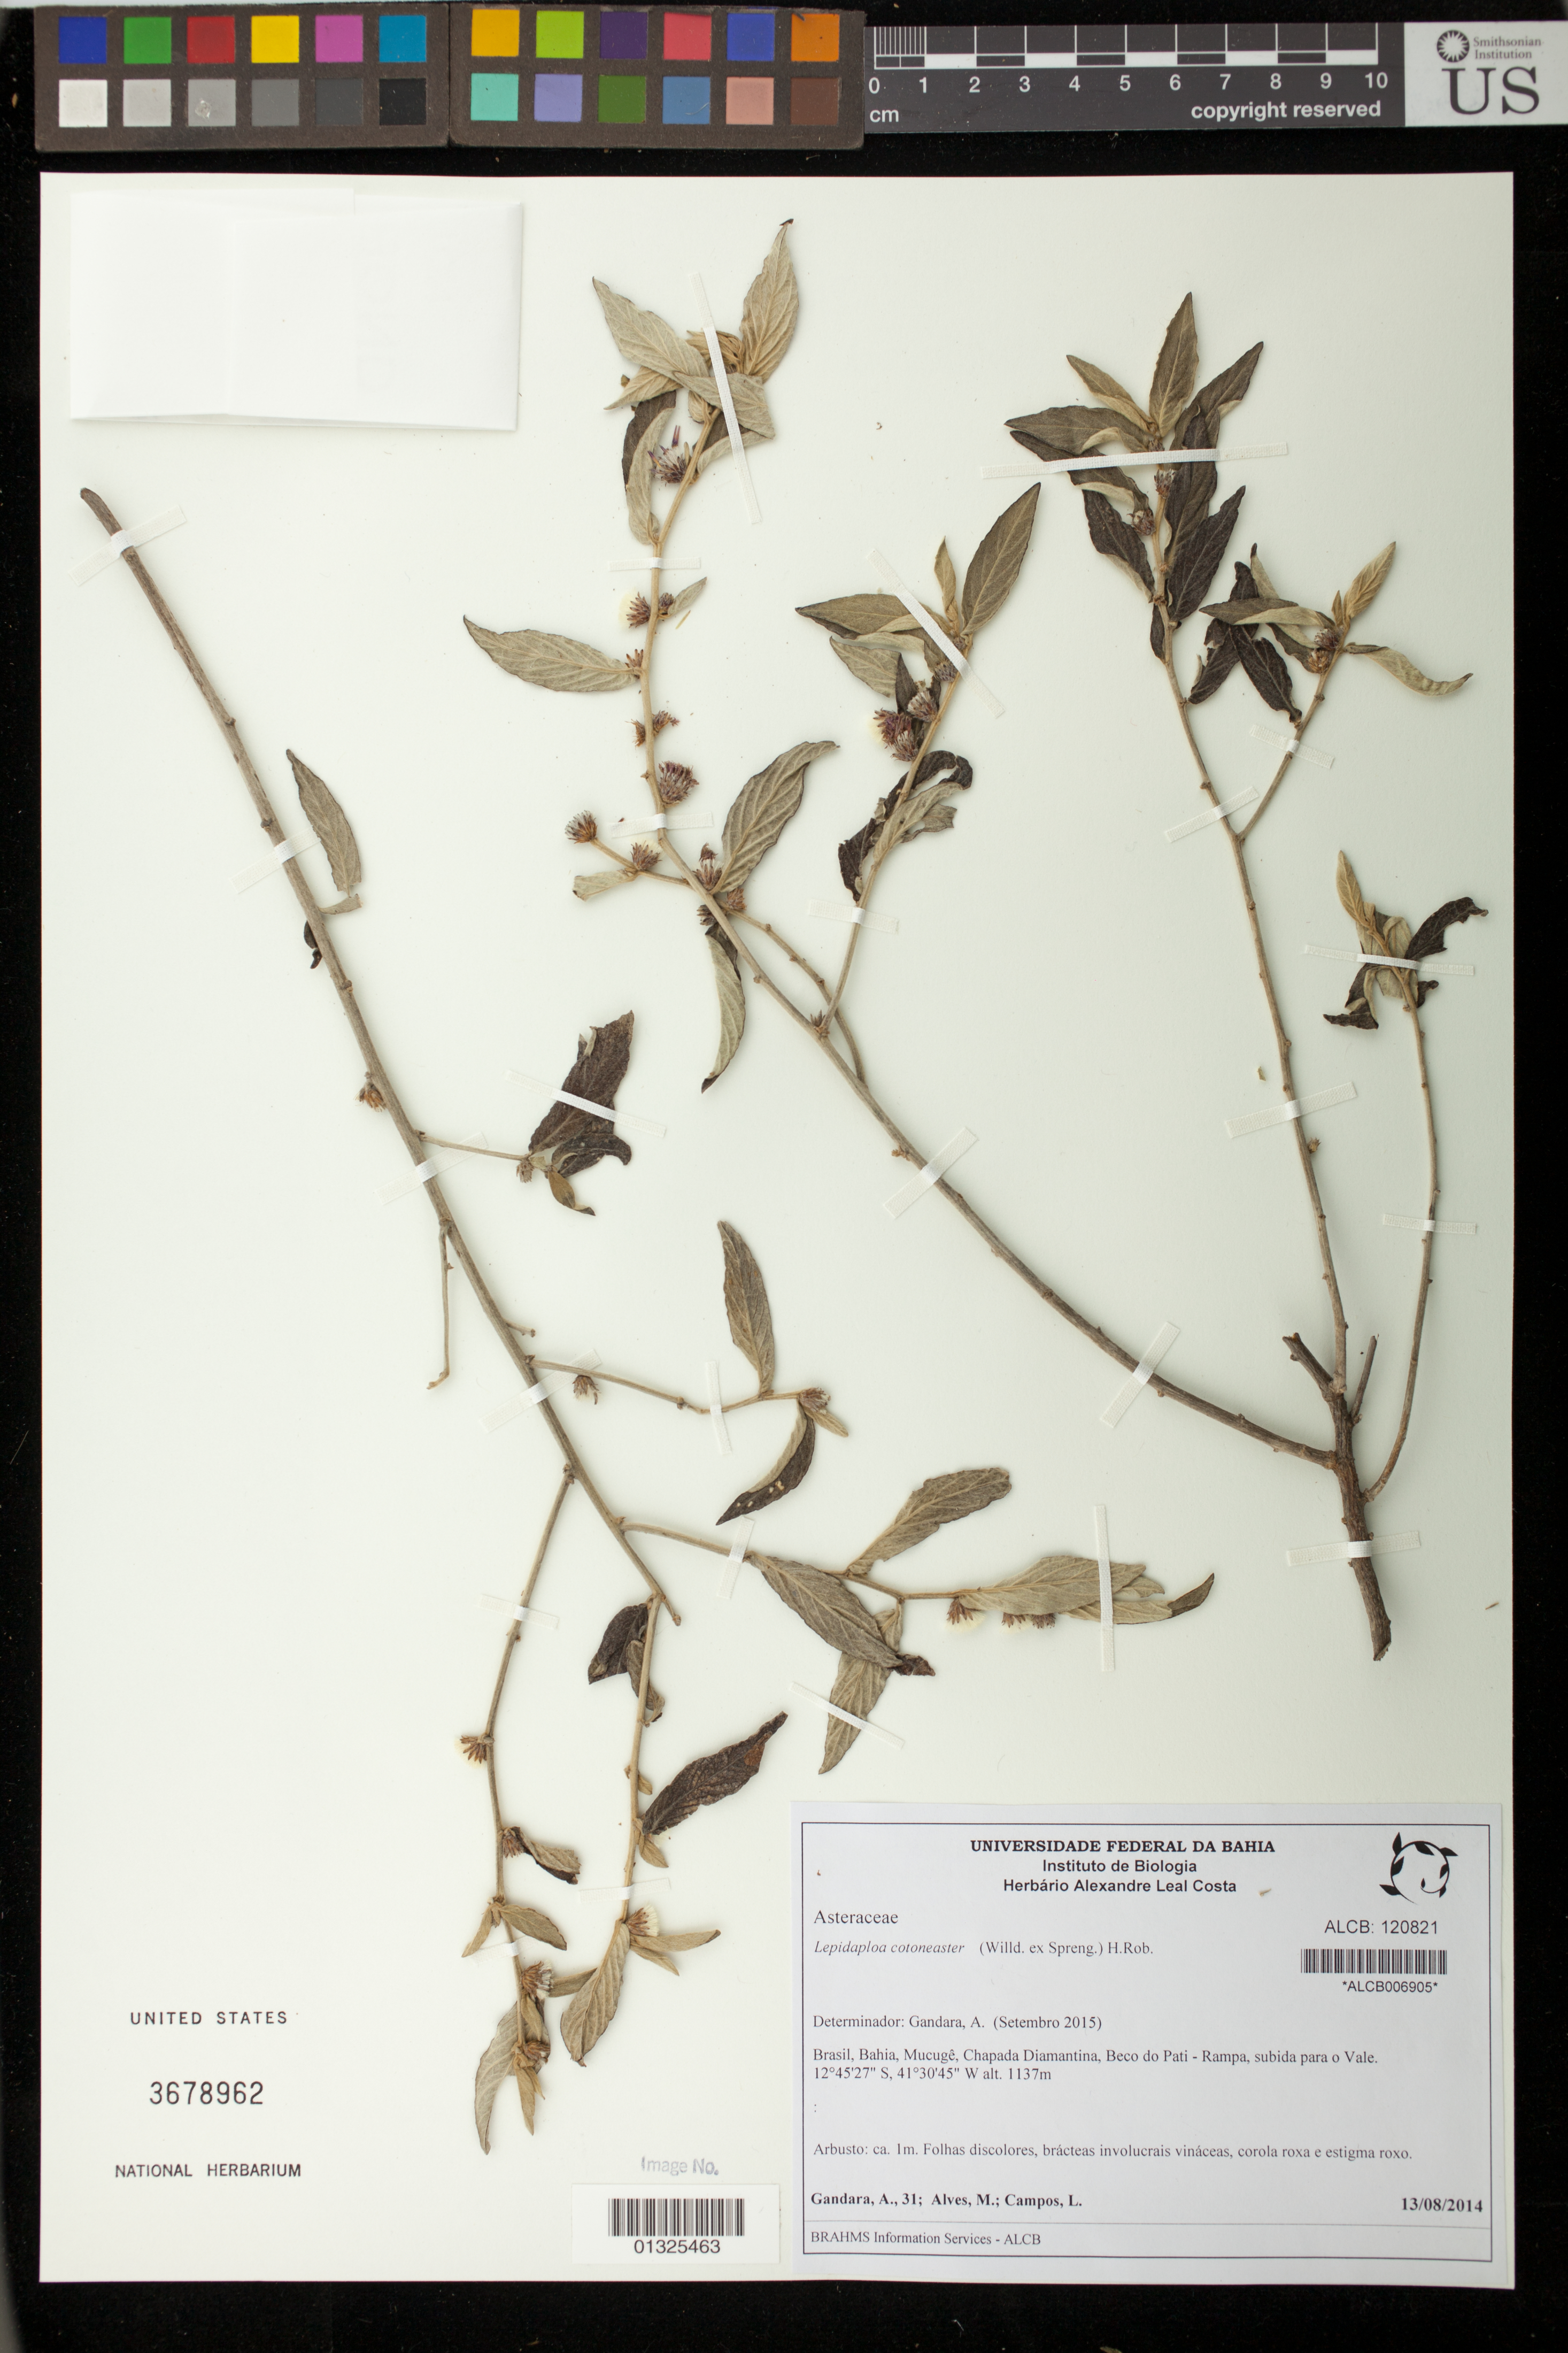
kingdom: Plantae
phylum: Tracheophyta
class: Magnoliopsida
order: Asterales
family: Asteraceae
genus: Lepidaploa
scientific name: Lepidaploa cotoneaster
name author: (Willd. ex Spreng.) H. Rob.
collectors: A. Gándara, M. Alves & L. Campos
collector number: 31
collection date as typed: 13 August 2014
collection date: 2014-08-13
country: Brazil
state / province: Bahia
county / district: Mucugê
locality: Chapada Diamantina, Beco do Pati - Rampa, subida para of Vale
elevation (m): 1137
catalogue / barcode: US 3678962